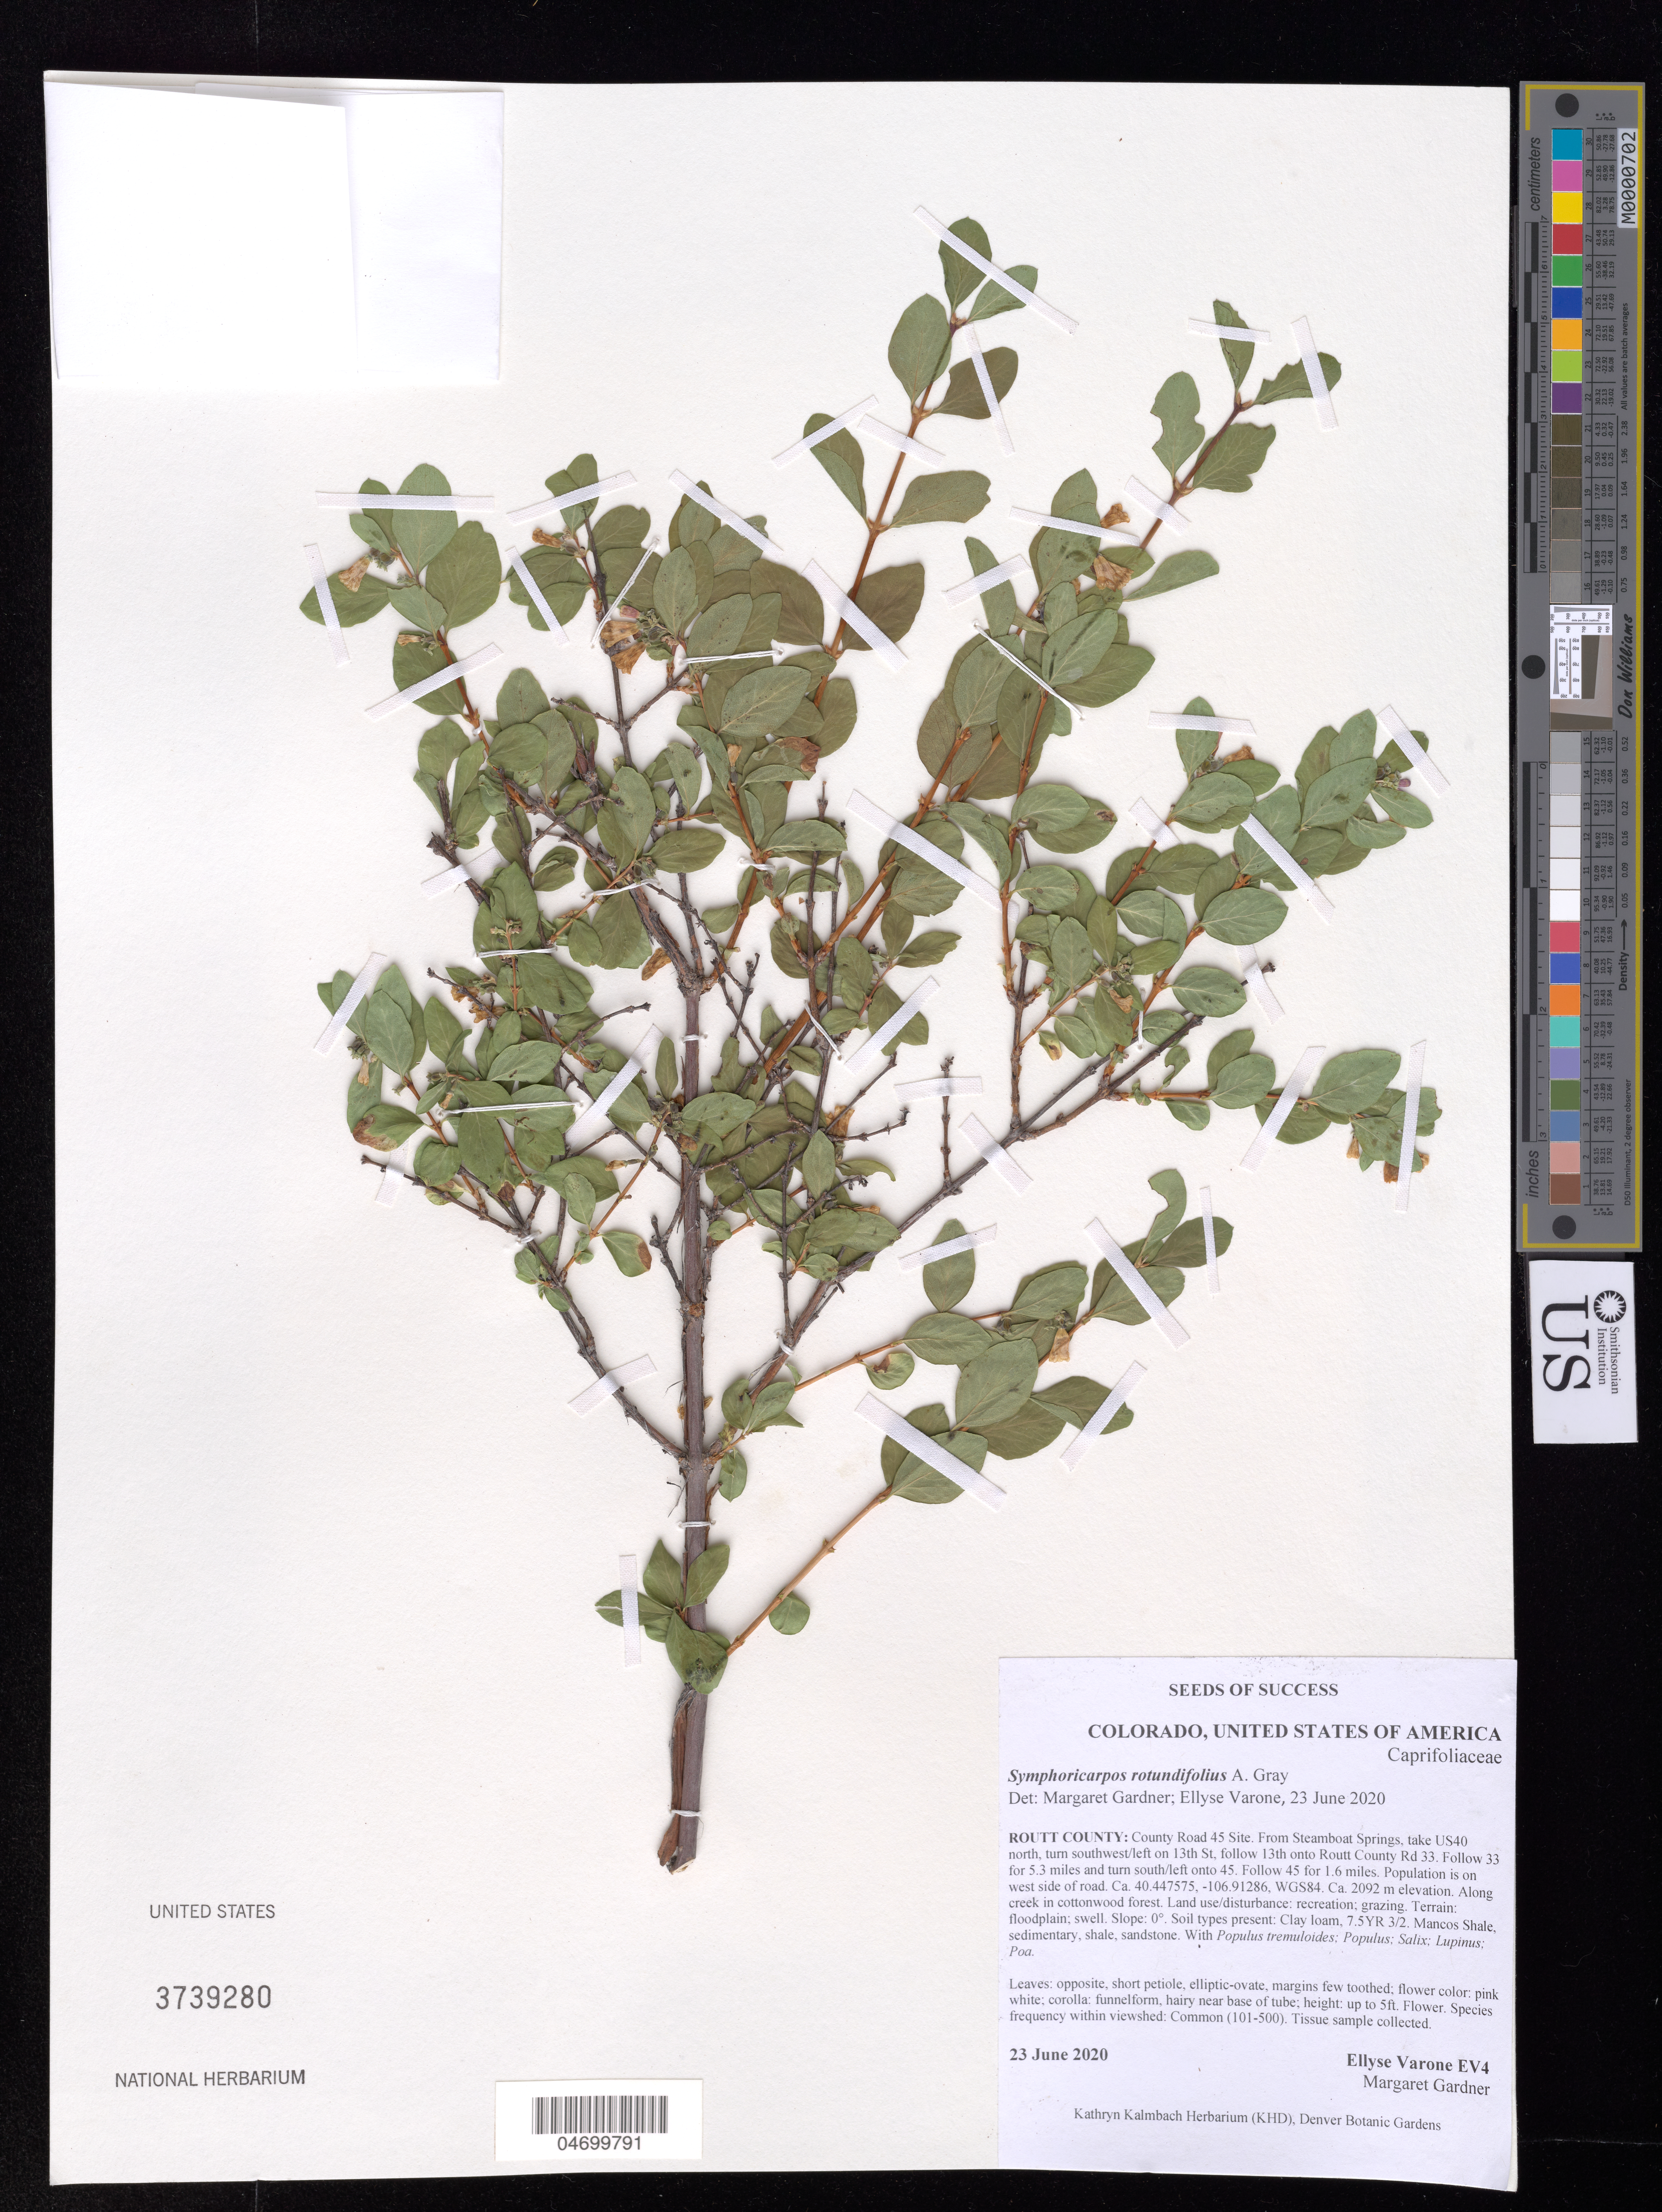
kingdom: Plantae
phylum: Tracheophyta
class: Magnoliopsida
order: Dipsacales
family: Caprifoliaceae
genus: Symphoricarpos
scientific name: Symphoricarpos rotundifolius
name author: A. Gray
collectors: E. Varone & M. Gardner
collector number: EV4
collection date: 2020-06-23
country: United States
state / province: Colorado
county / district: Routt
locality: County Road 45 Site.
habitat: Clay loam. Along creek in cottonwood forest. With Populus, Salix, Lupinus, Poa.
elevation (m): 2092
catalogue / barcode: US 3739280